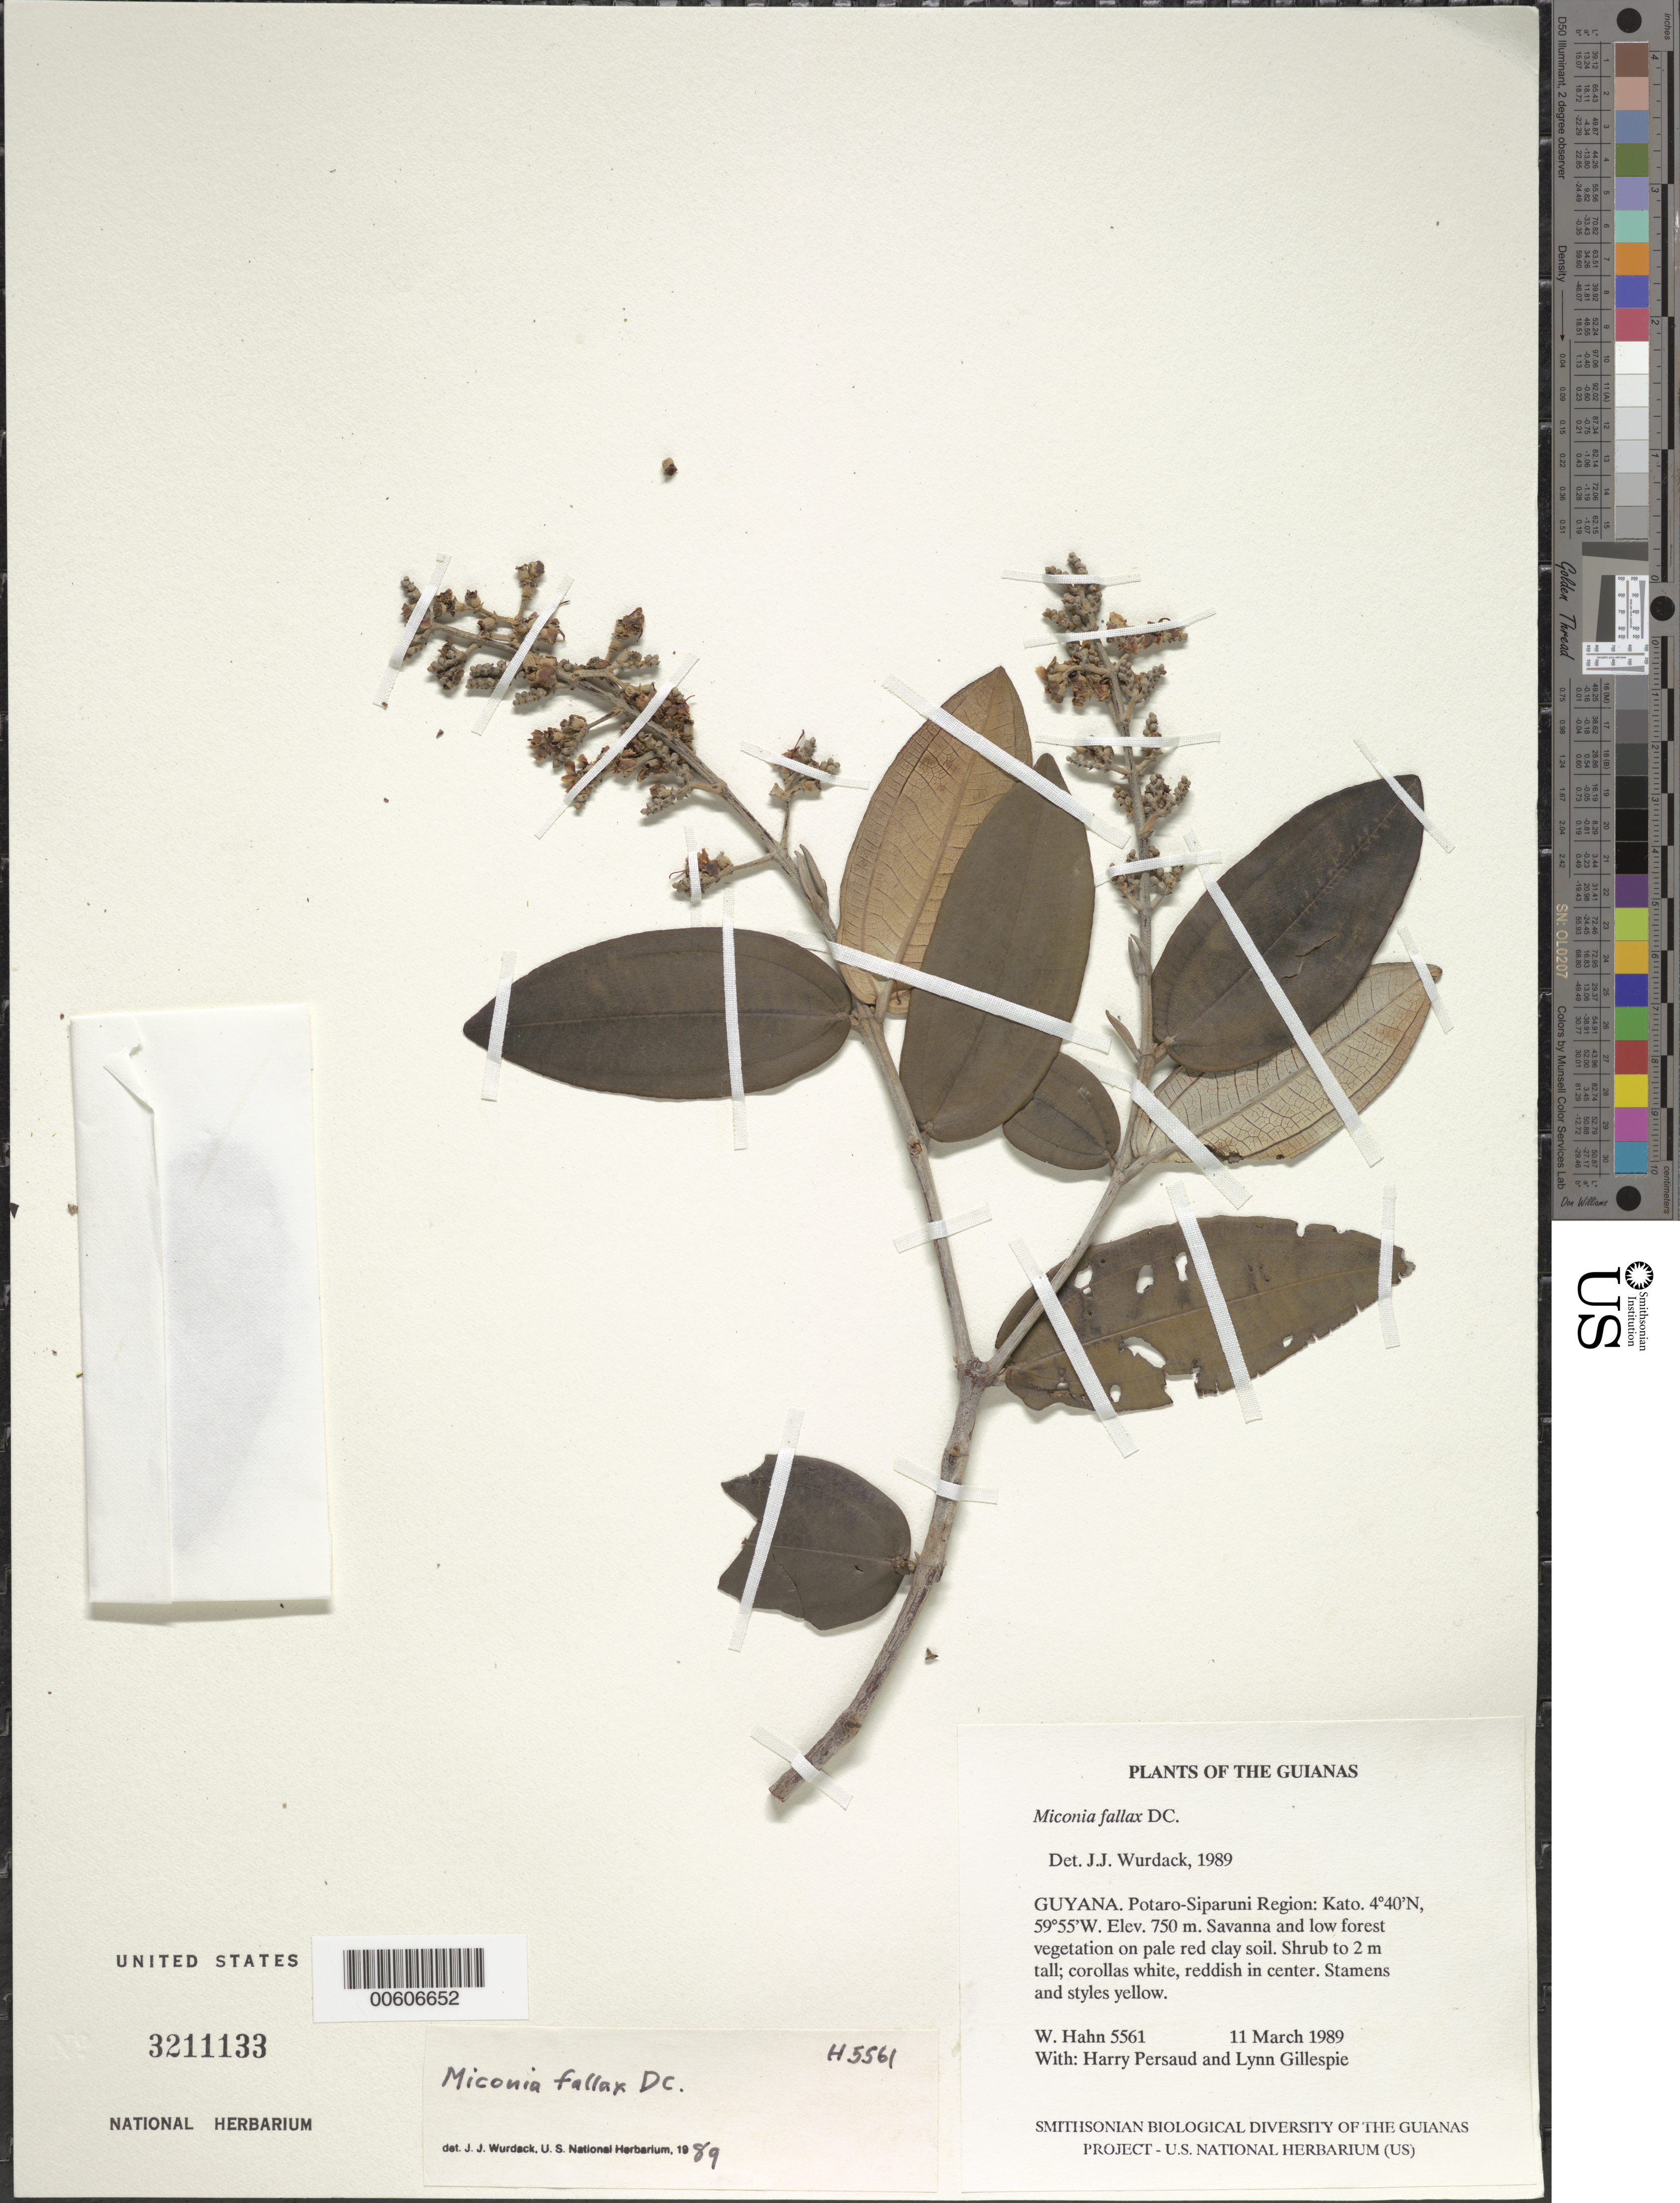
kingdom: Plantae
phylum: Tracheophyta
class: Magnoliopsida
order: Myrtales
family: Melastomataceae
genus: Miconia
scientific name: Miconia fallax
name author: DC.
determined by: Wurdack, John J., (US), US (UNITED STATES)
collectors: W. Hahn, H. Persaud & L. J. Gillespie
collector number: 5561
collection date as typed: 11 March 1989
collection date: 1989-03-11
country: Guyana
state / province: Potaro-Siparuni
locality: Kato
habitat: Savanna and low forest vegetation on pale red clay soil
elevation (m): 750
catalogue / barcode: US 3211133